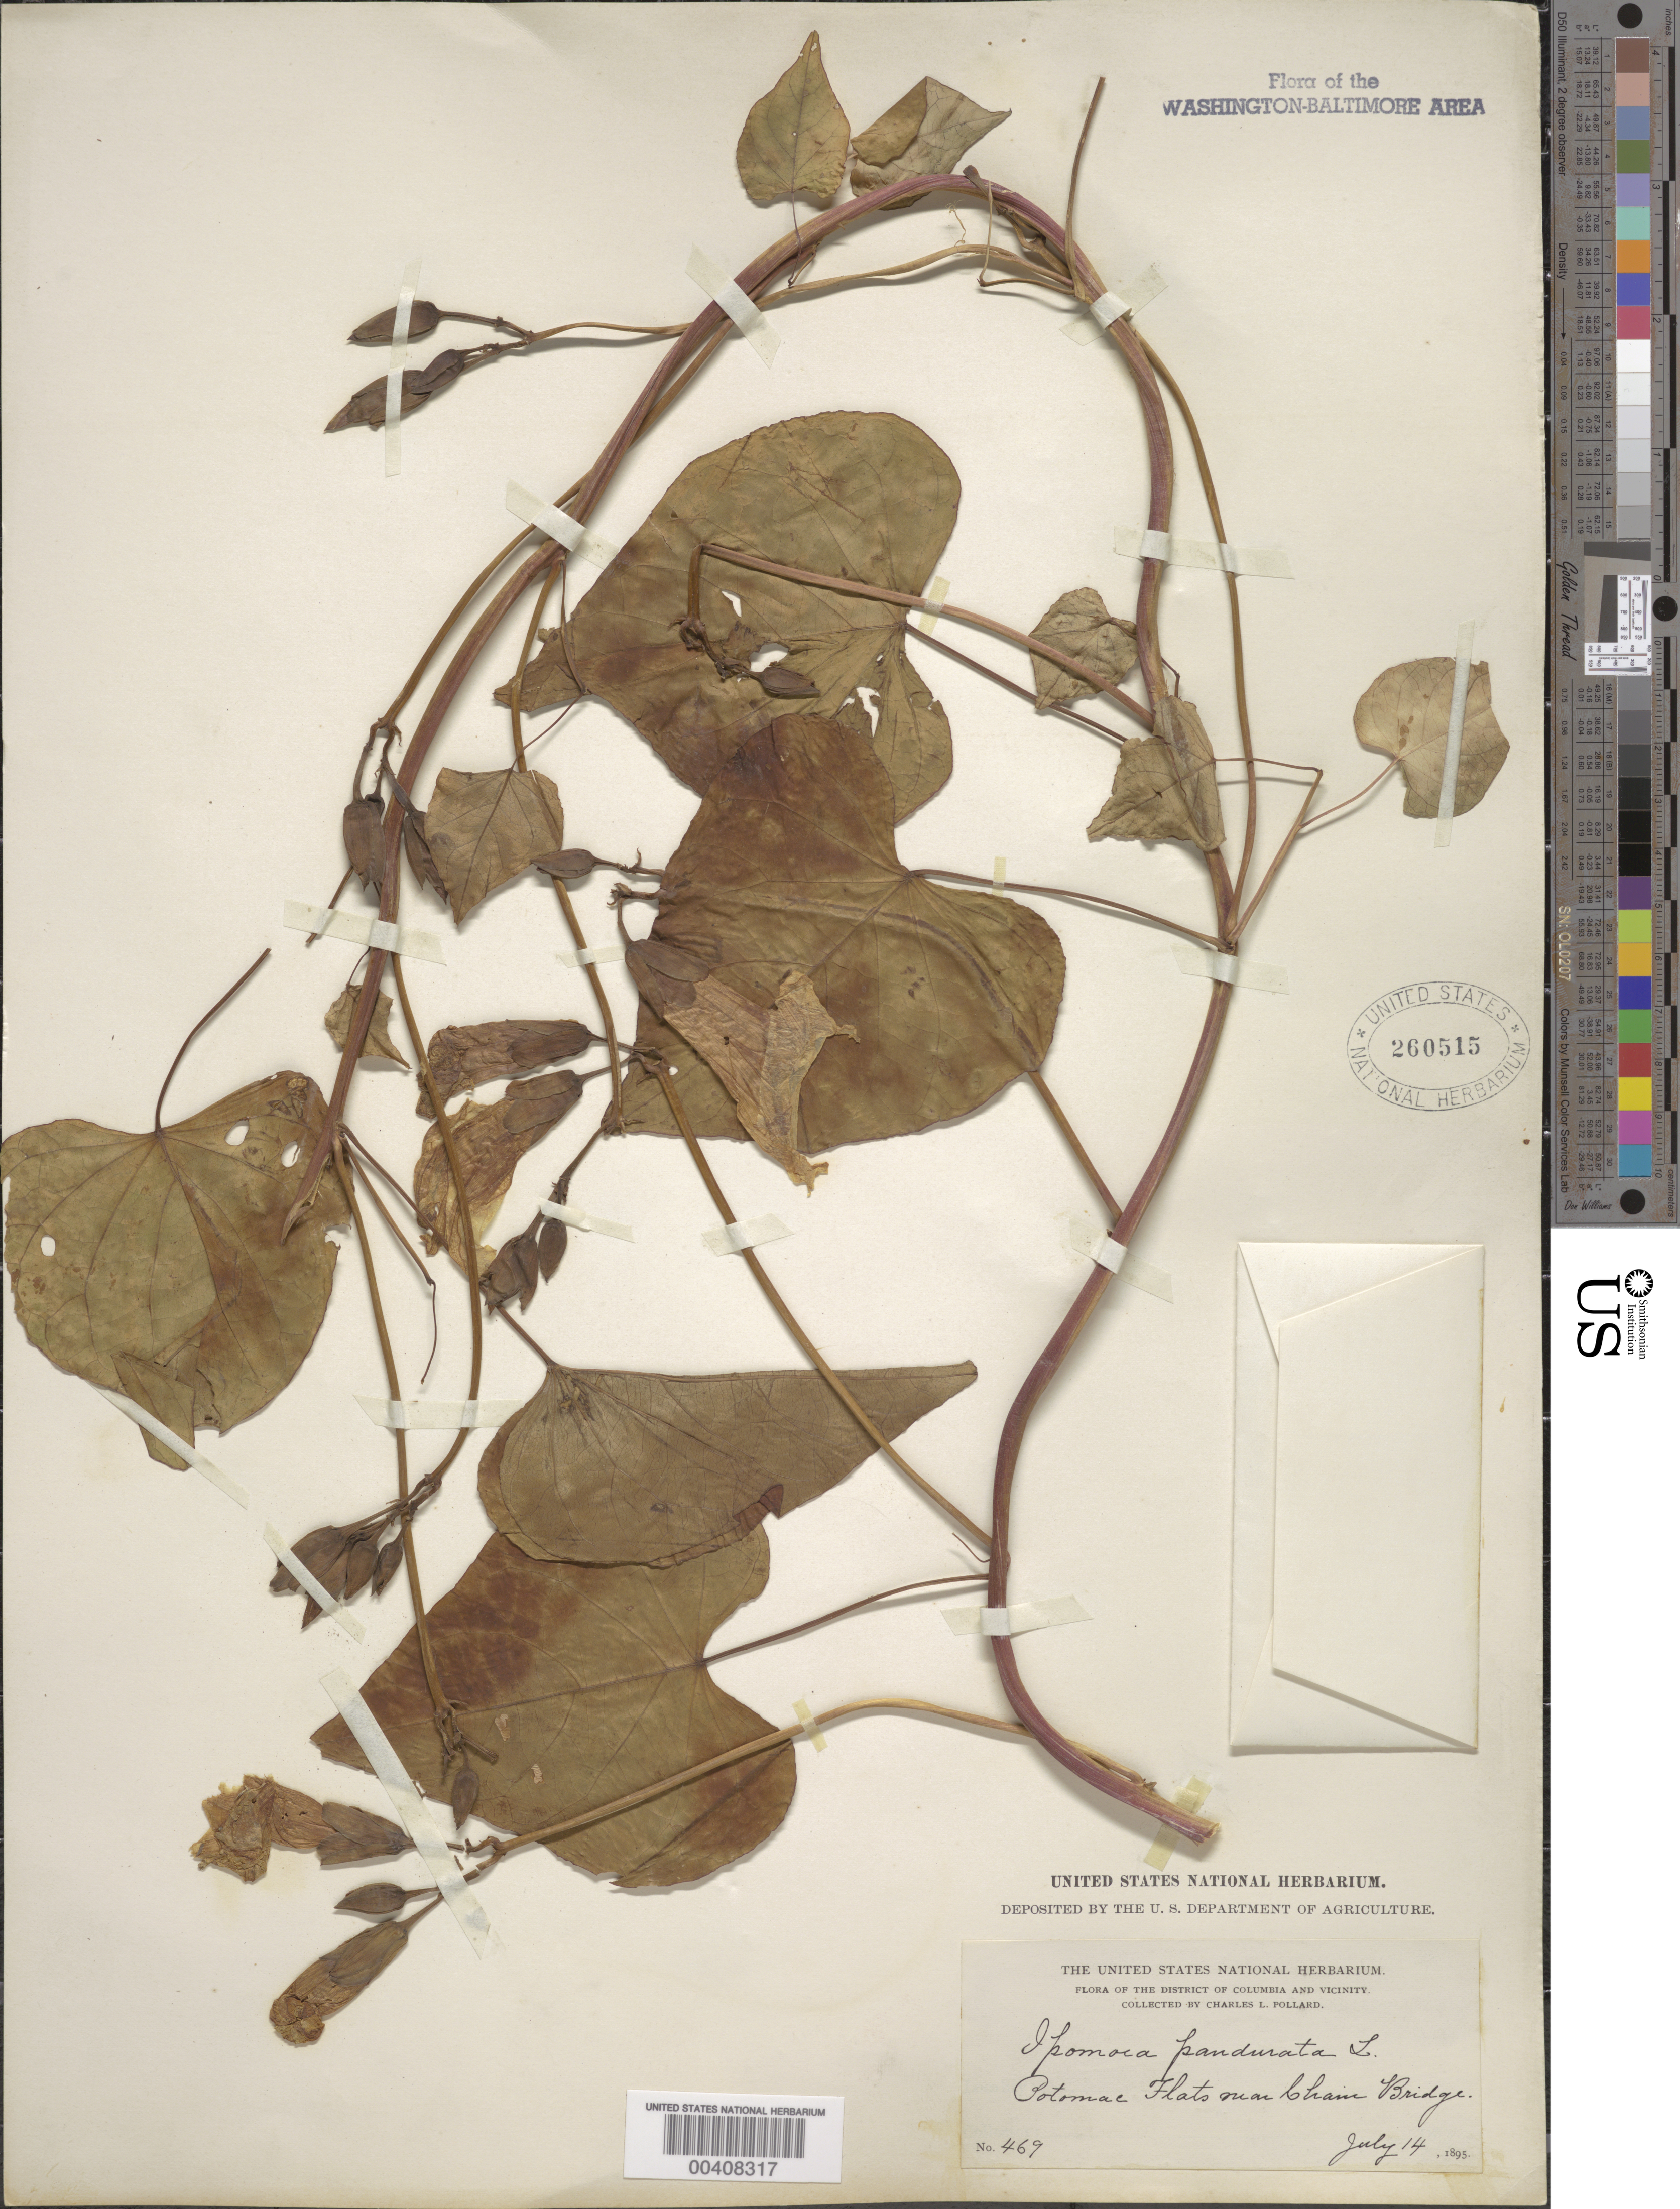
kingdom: Plantae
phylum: Tracheophyta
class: Magnoliopsida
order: Solanales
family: Convolvulaceae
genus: Ipomoea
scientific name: Ipomoea pandurata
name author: (L.) G. Mey.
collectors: C. L. Pollard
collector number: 469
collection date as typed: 14 Jul 1895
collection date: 1895-07-14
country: United States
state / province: Maryland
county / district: Montgomery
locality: Potomac flats near Chain Bridge C. & O. Canal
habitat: Flats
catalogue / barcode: US 260515